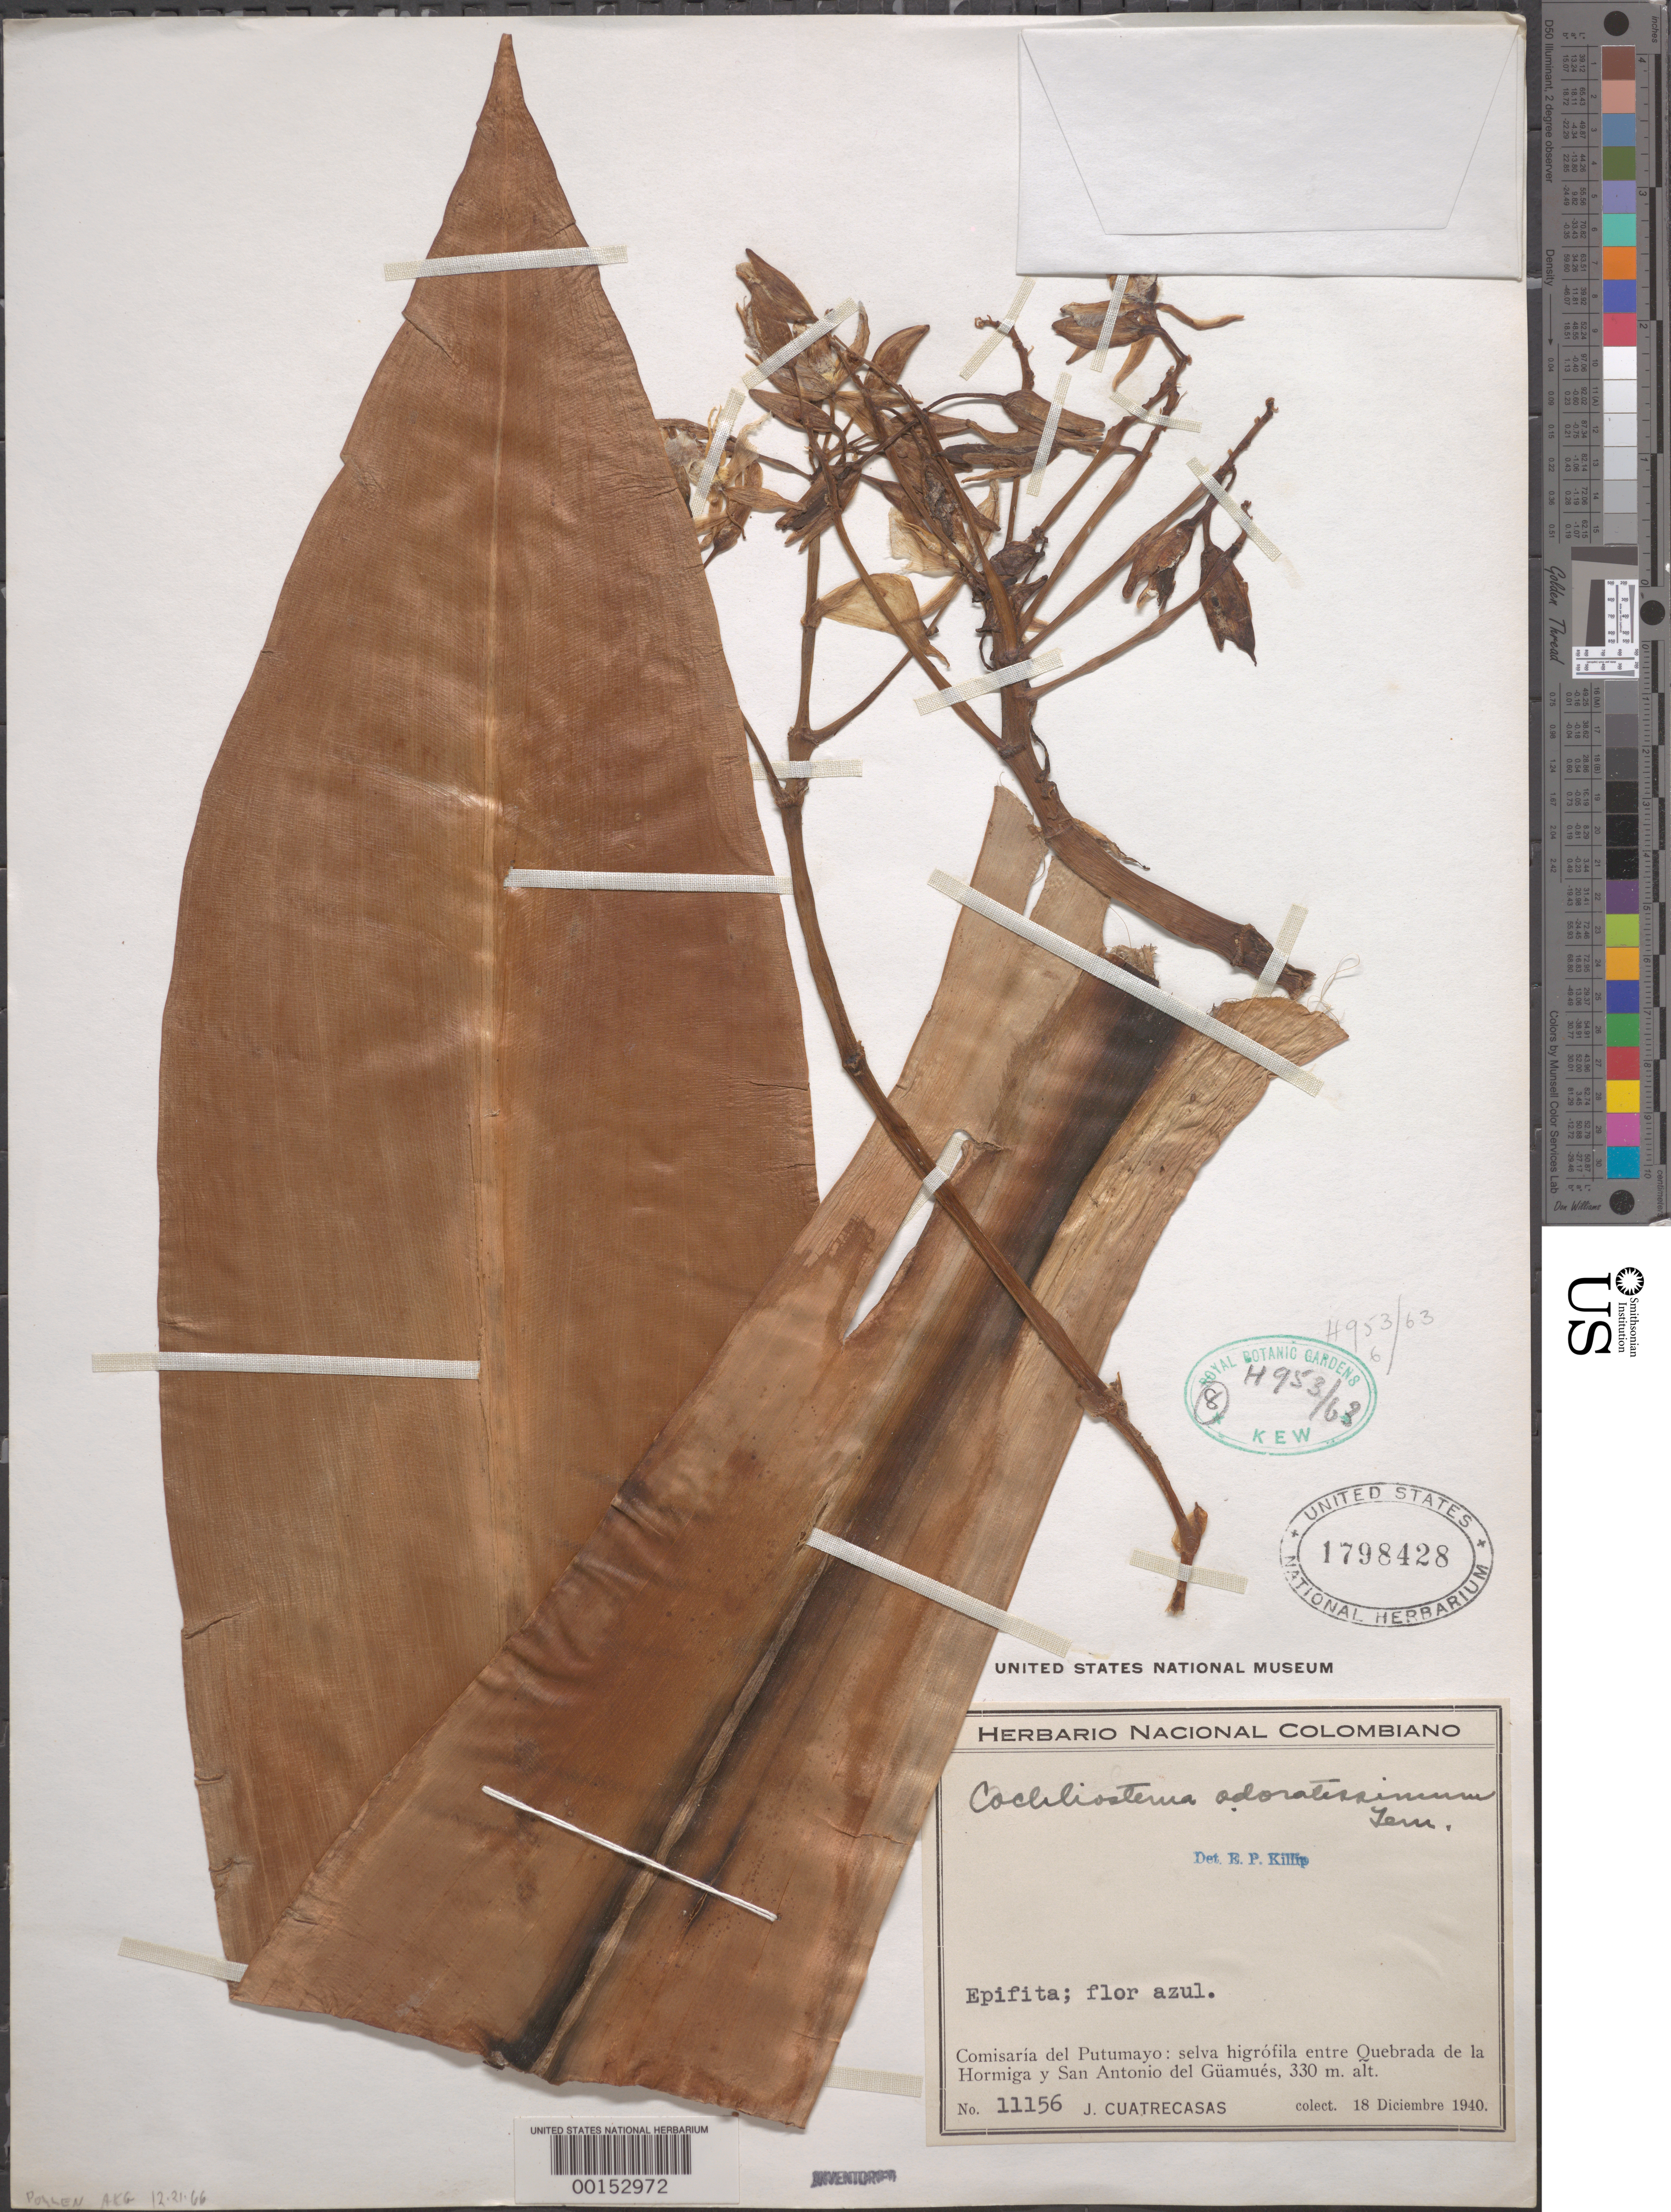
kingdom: Plantae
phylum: Tracheophyta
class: Liliopsida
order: Commelinales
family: Commelinaceae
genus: Cochliostema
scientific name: Cochliostema odoratissimum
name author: Lem.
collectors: J. Cuatrecasas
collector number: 11156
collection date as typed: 18 Dec 1940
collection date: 1940-12-18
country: Colombia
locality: Putumayo, between Quebrada de la hormiga and San Antonia del Guamues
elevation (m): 300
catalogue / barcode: US 1798428